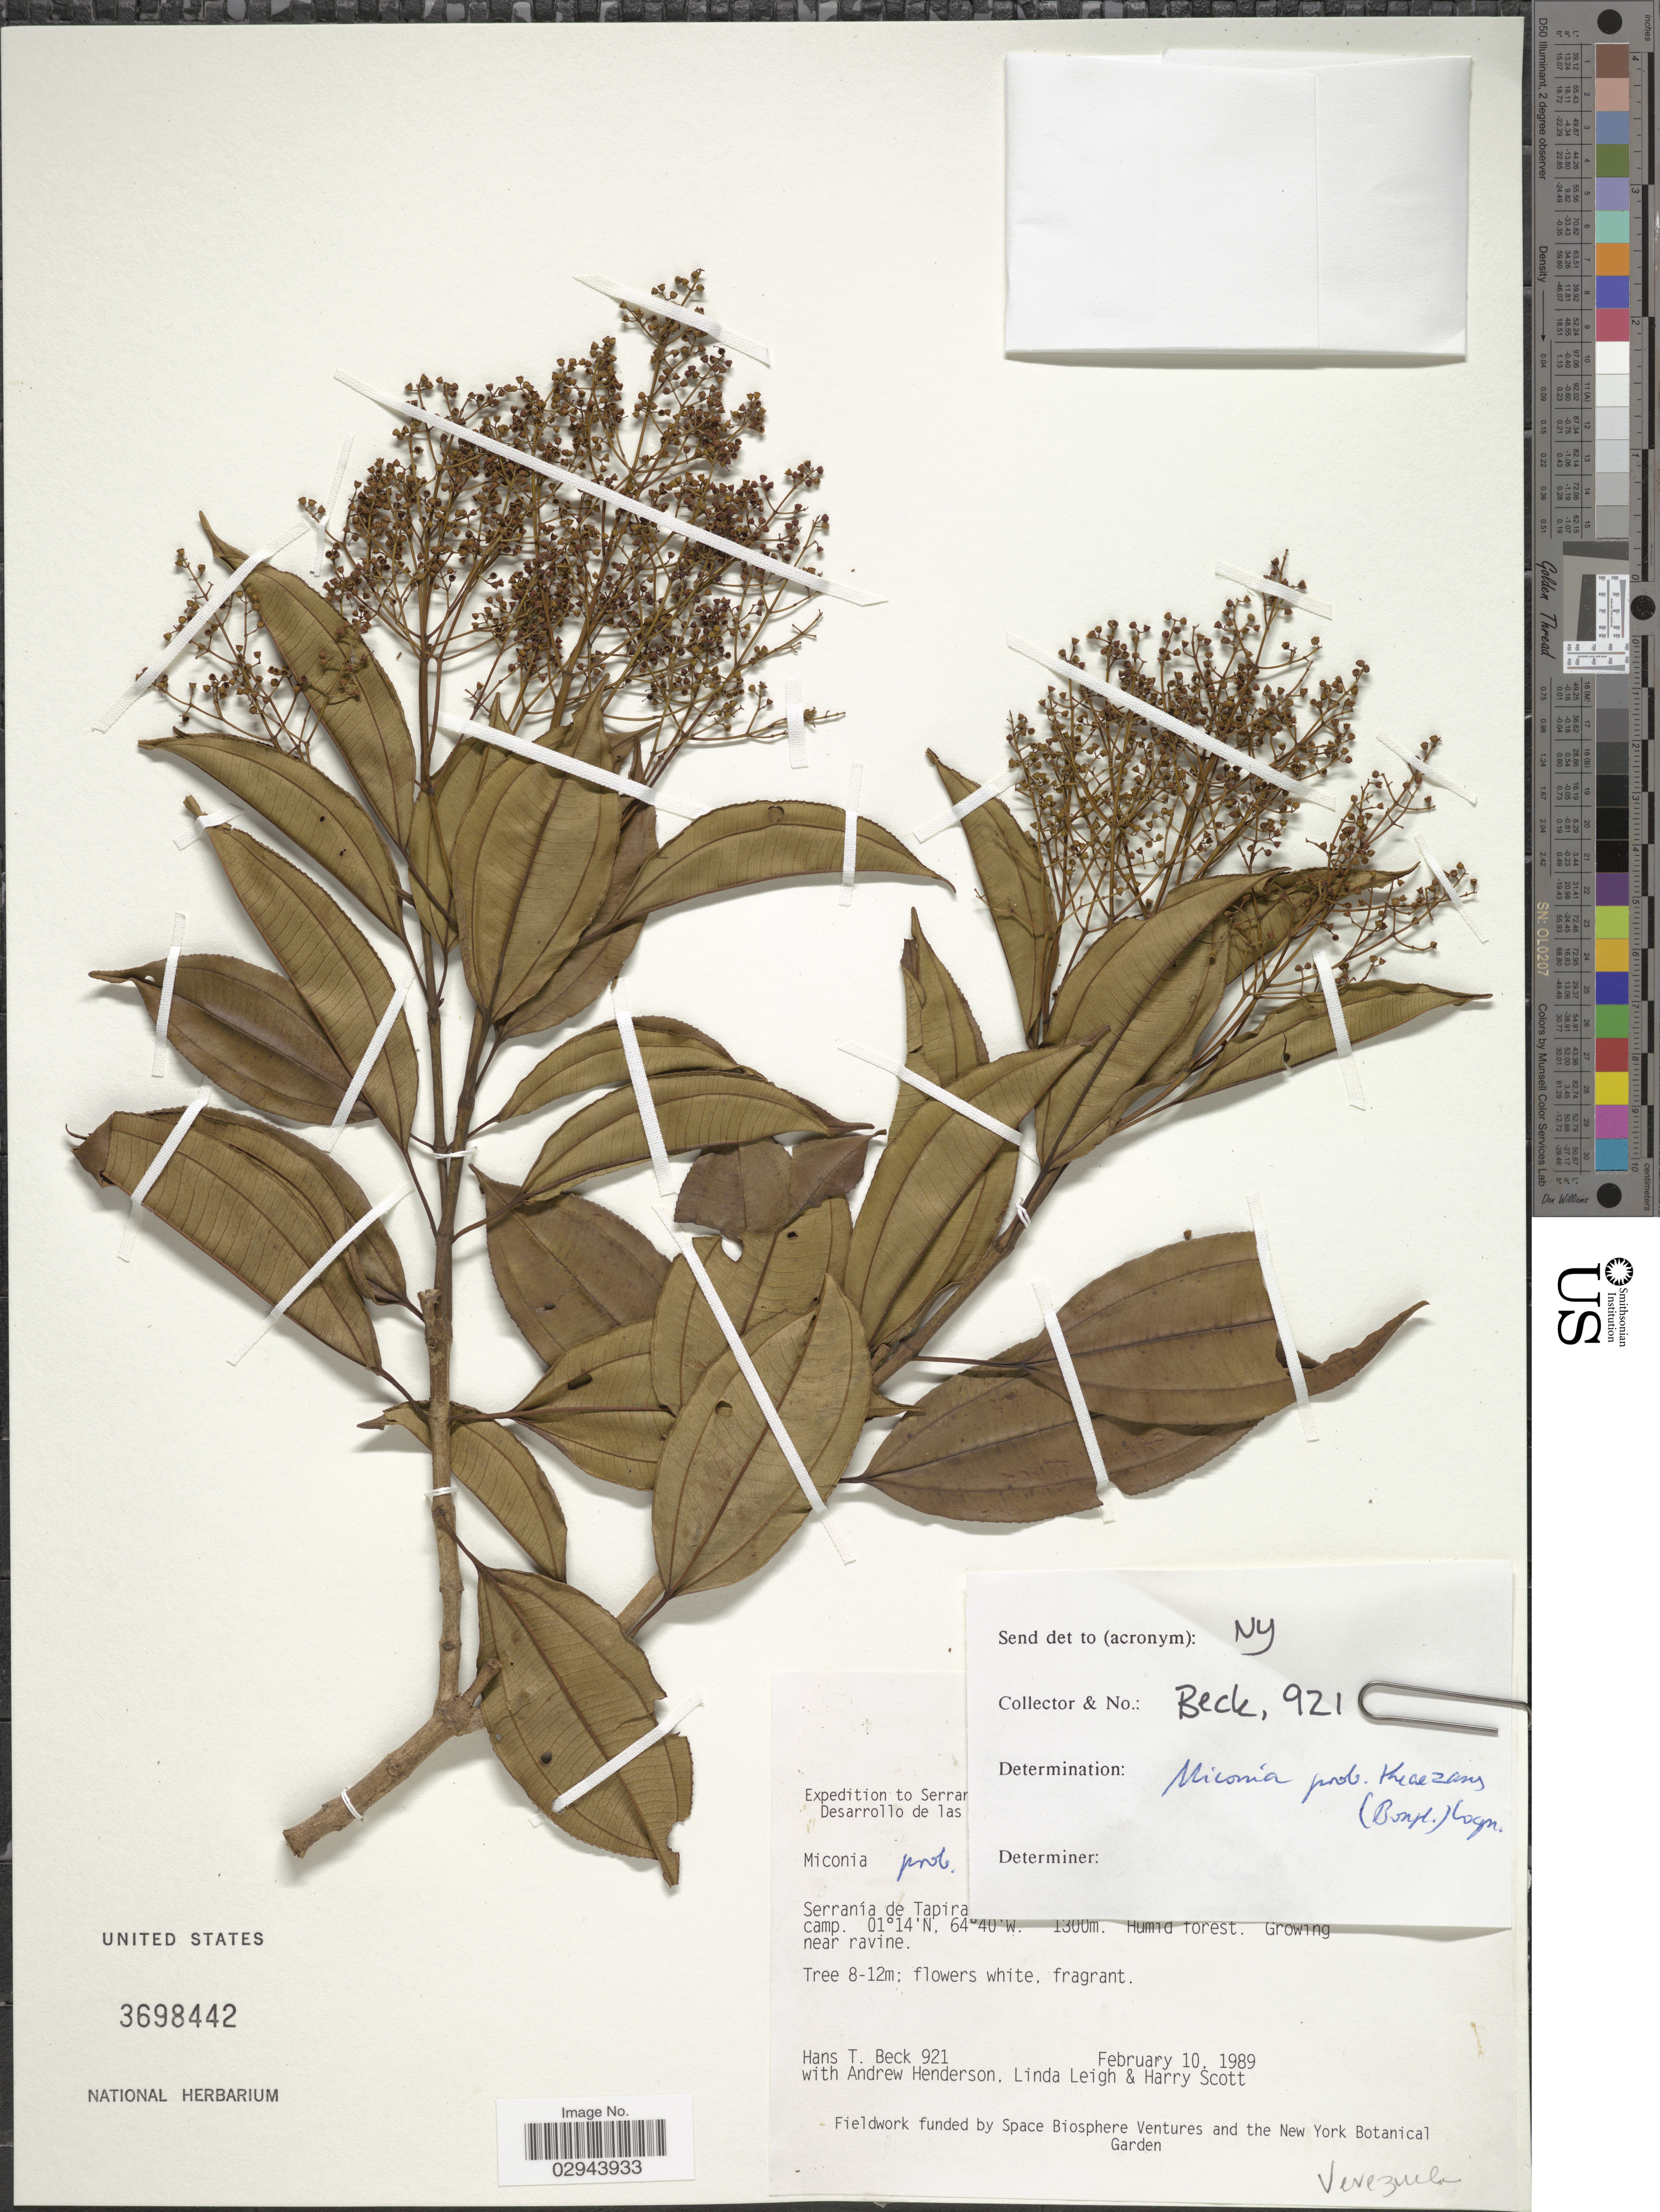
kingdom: Plantae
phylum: Tracheophyta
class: Magnoliopsida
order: Myrtales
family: Melastomataceae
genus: Miconia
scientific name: Miconia theizans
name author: (Bonpl.) Cogn.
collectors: H. T. Beck, A. Henderson, L. Leigh & H. Scott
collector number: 921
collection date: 1989-02-10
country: Venezuela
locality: Serra[illegible text], Desarollo de las [illegible text], Serranía de Tapira [illegible text].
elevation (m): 1300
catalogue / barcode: US 3698442